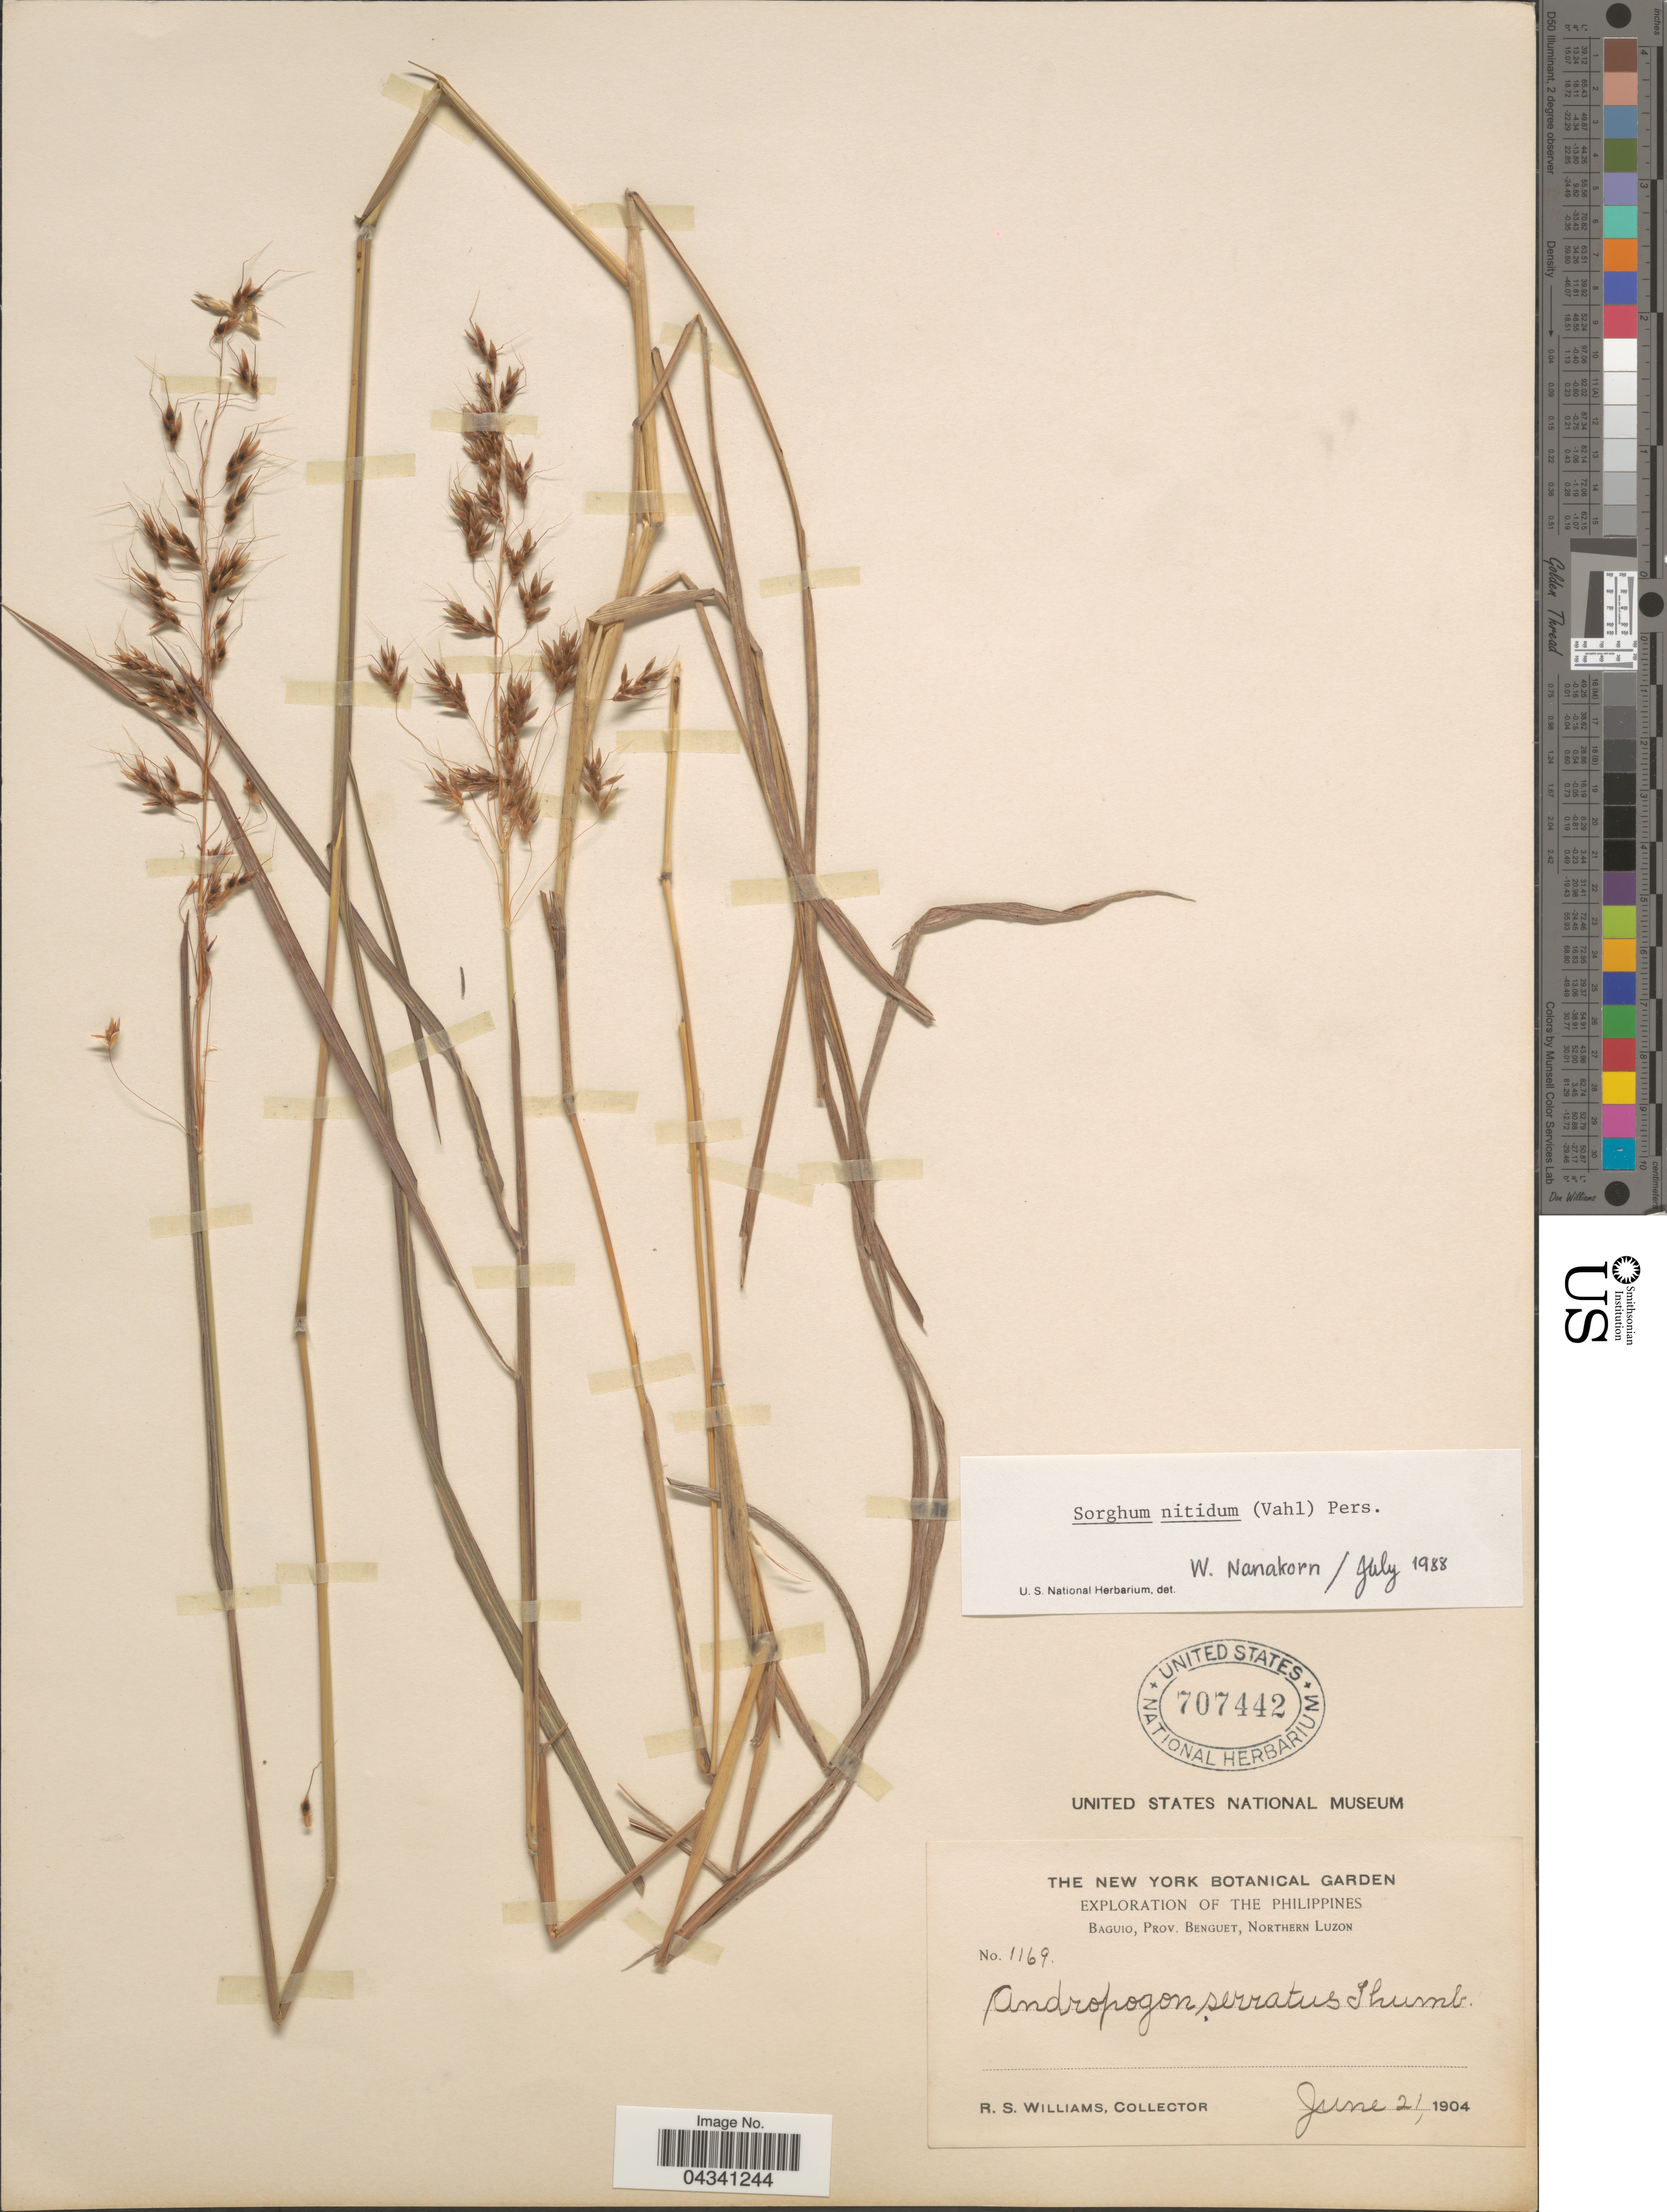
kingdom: Plantae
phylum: Tracheophyta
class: Liliopsida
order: Poales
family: Poaceae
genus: Sorghum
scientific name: Sorghum nitidum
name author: (Vahl) Pers.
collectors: R. S. Williams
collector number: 1169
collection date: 1904-06-21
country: Philippines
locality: Exploration of the Philippines. Baguio, Prov. Benguet, Northern Luzon.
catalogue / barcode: US 707442